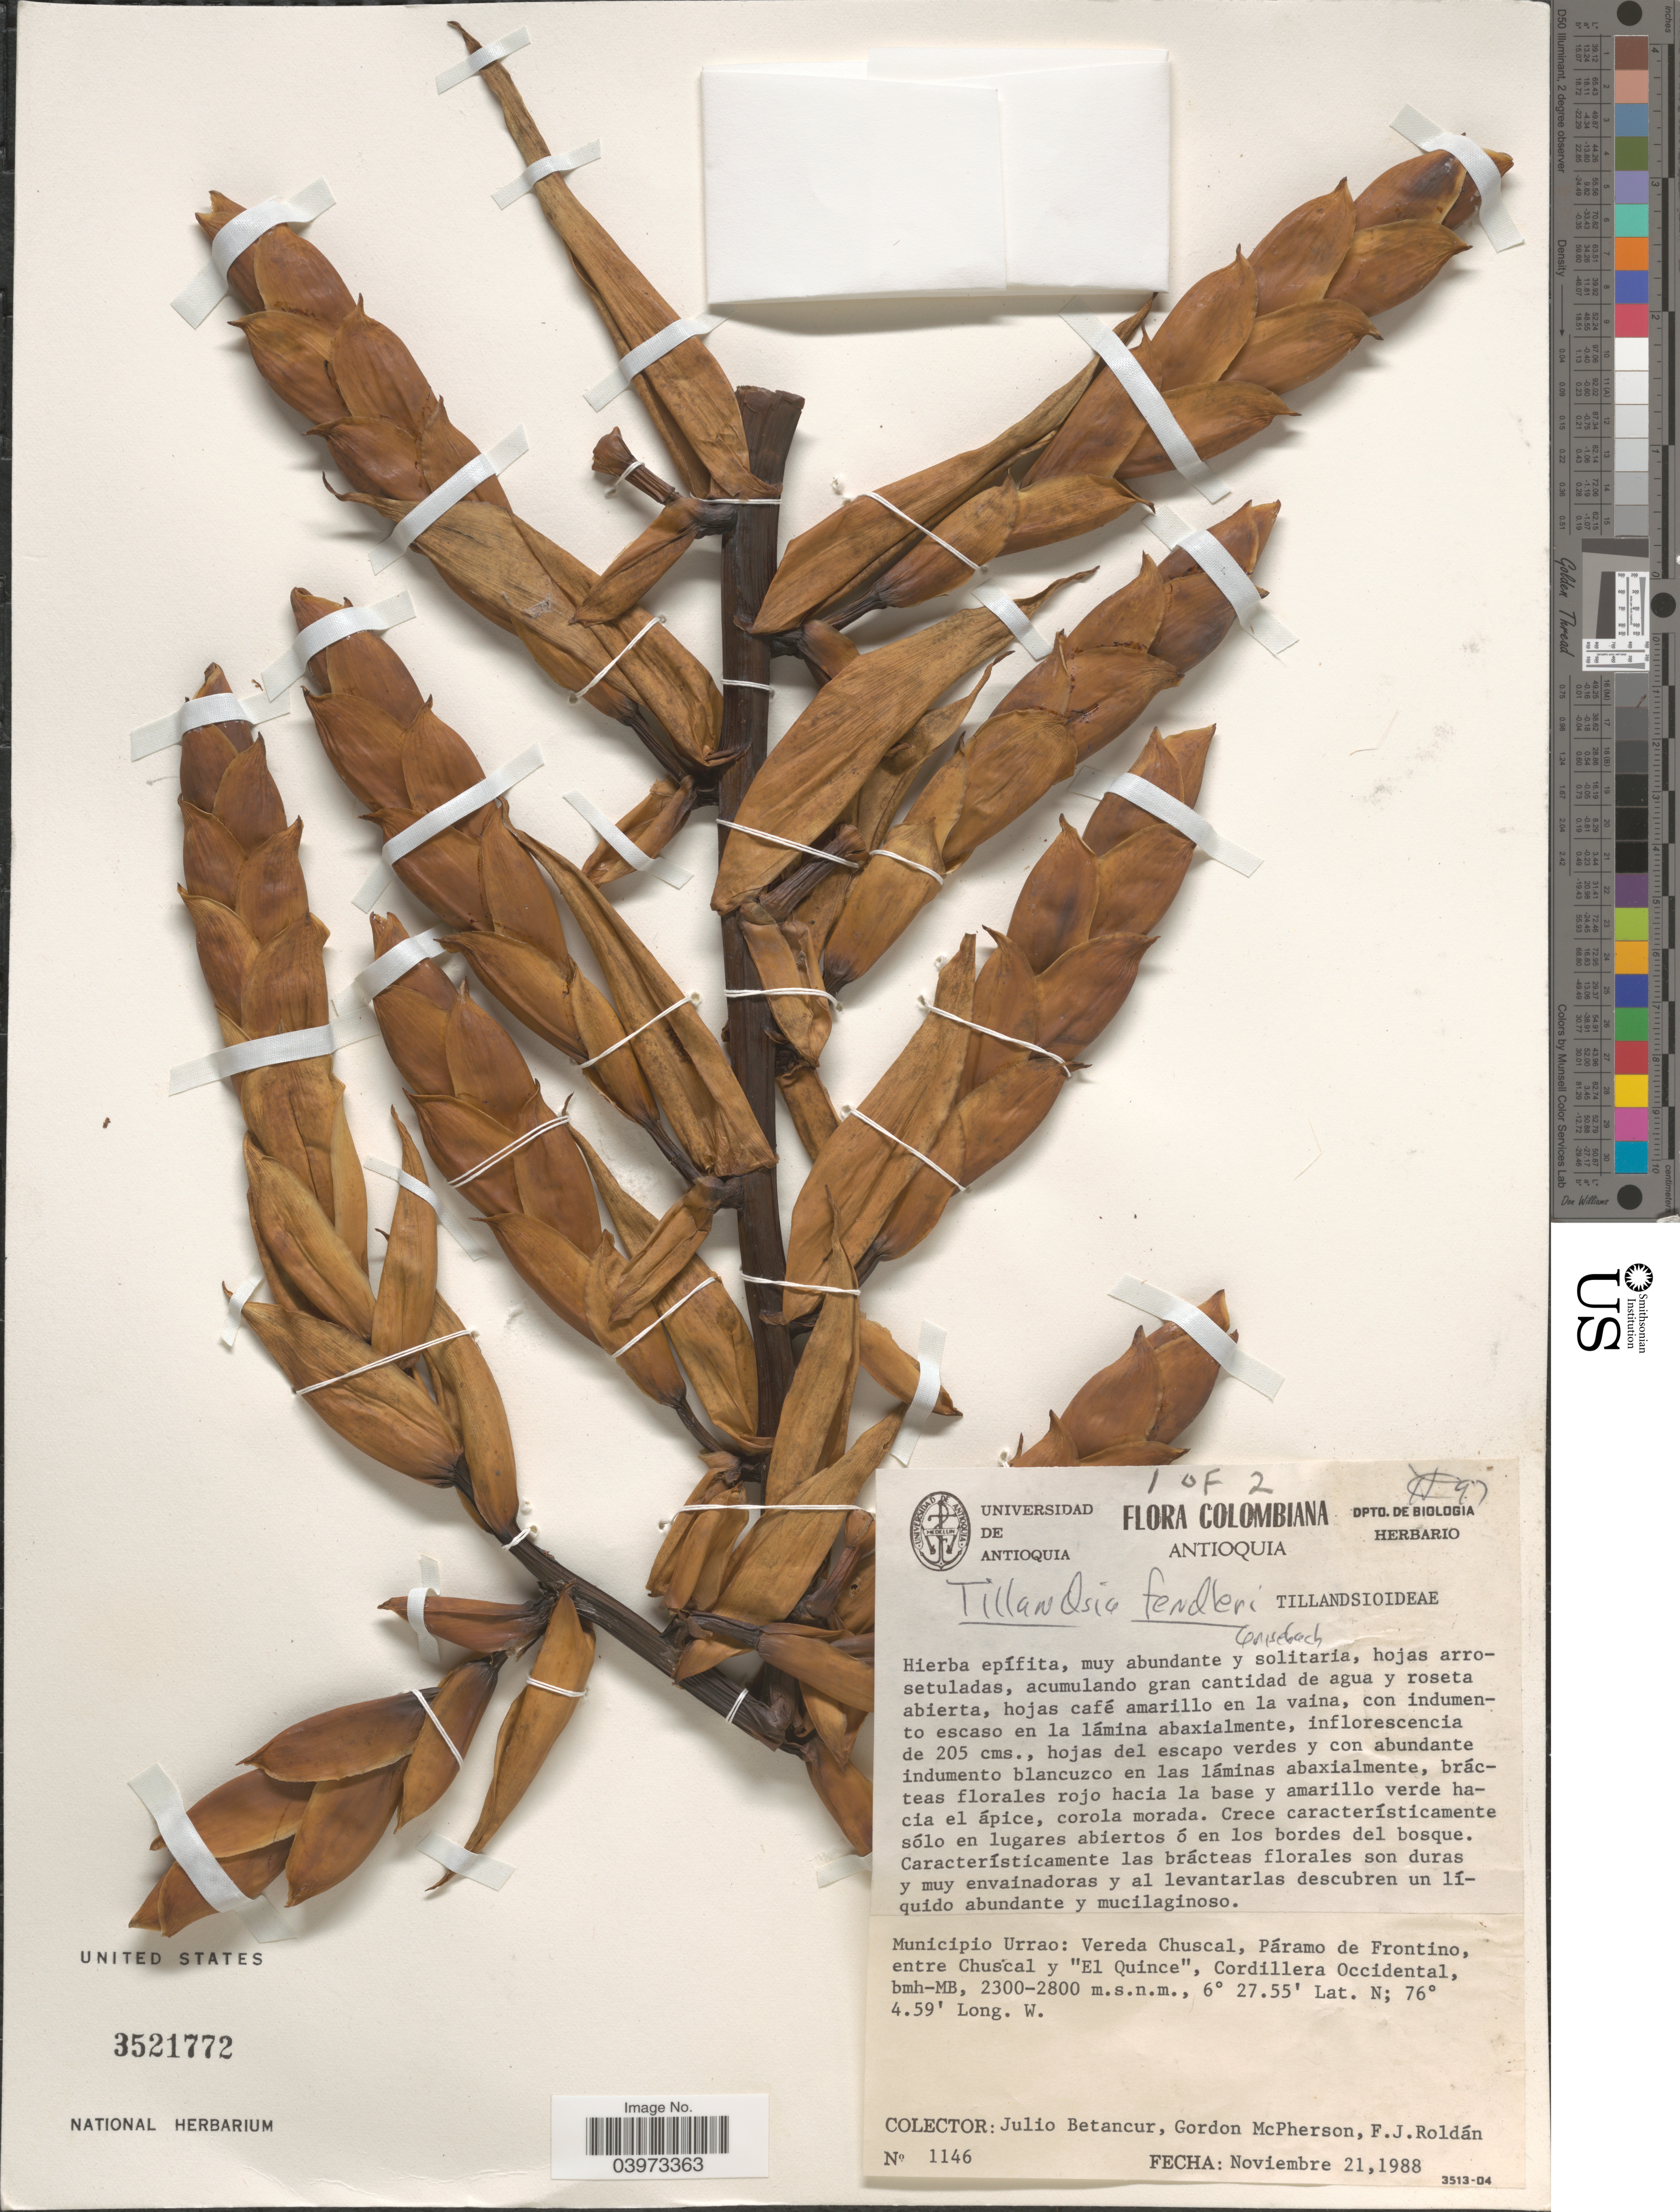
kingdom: Plantae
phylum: Tracheophyta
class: Liliopsida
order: Poales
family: Bromeliaceae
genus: Tillandsia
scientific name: Tillandsia fendleri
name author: Griseb.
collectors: J. Betancur, G. McPherson & F. J. Roldán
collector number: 1146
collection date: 1988-11-21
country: Colombia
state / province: Antioquia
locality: Municipio Urrao: Vereda Chuscal, Páramo de Frontino, entre Chuscal y "El Quince", Cordillera Occidental, bmh-MB.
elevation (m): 2300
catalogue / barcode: US 3521772